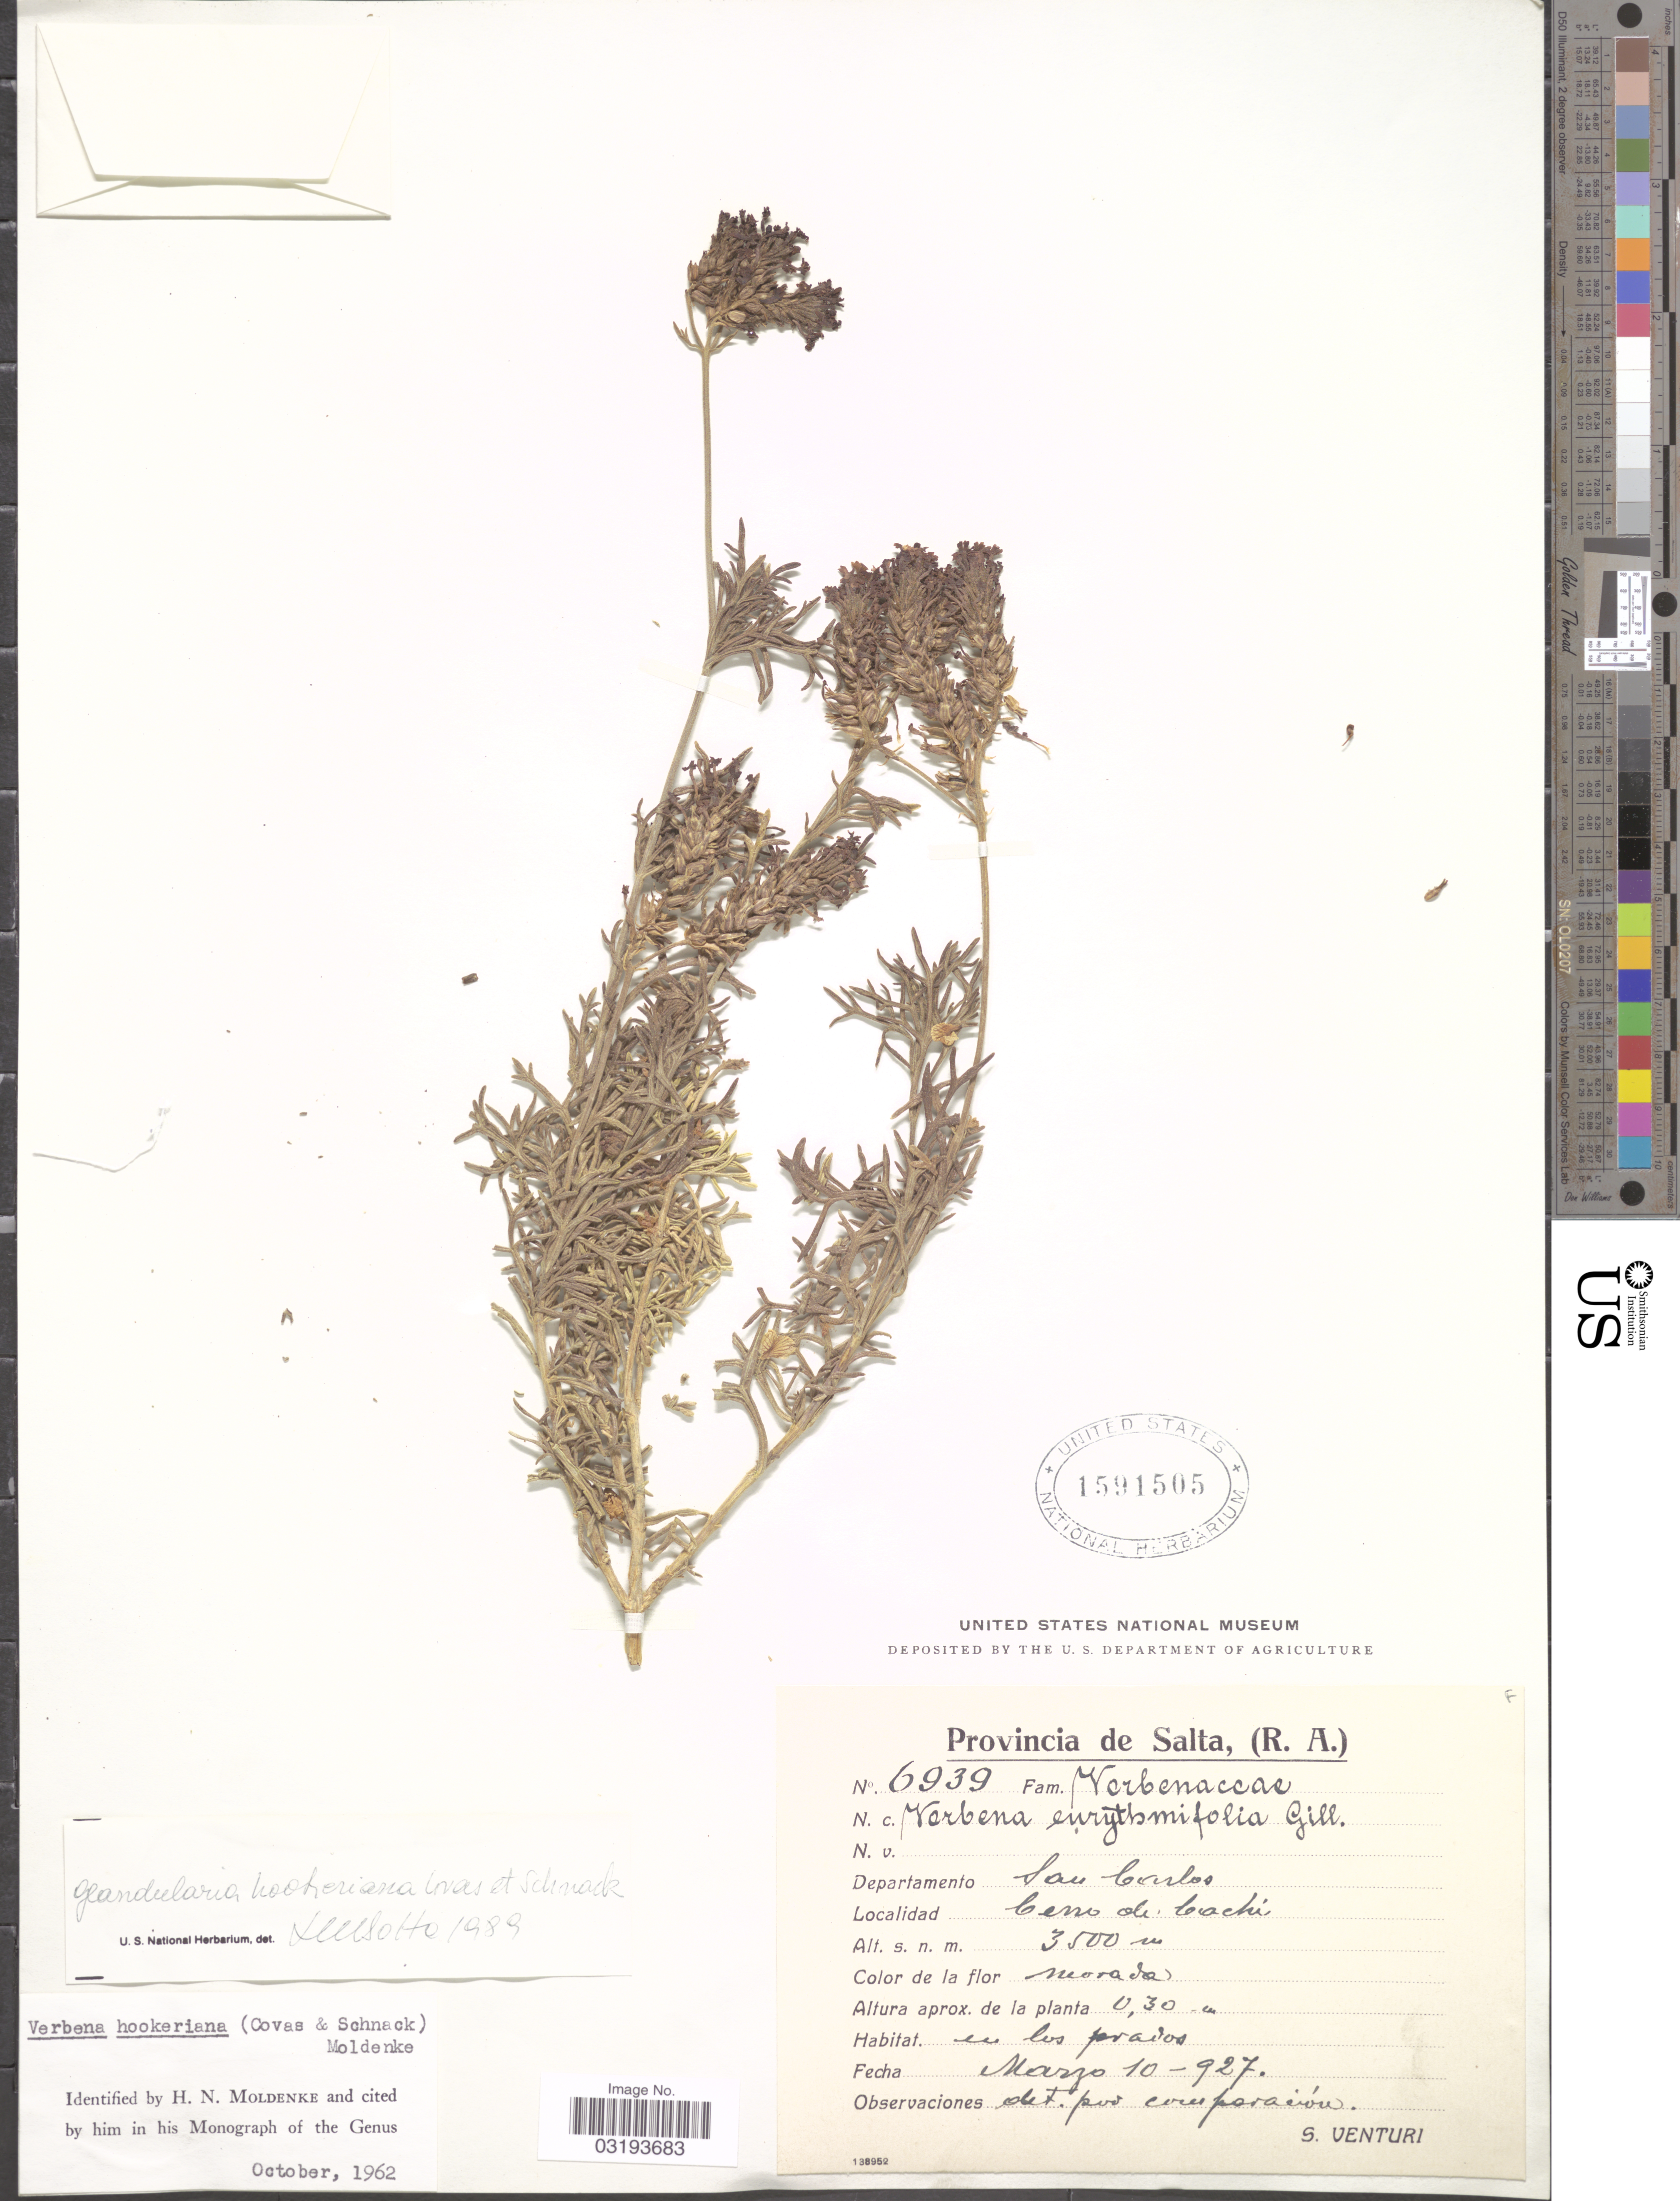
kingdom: Plantae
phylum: Tracheophyta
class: Magnoliopsida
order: Lamiales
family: Verbenaceae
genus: Verbena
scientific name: Verbena hookeriana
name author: (Covas & Schack) Moldenke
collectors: S. Venturi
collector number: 6939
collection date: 1927-03-10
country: Argentina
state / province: Salta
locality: Departamento San Carlos, Cerro de Cachi.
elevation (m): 3500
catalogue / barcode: US 1591505